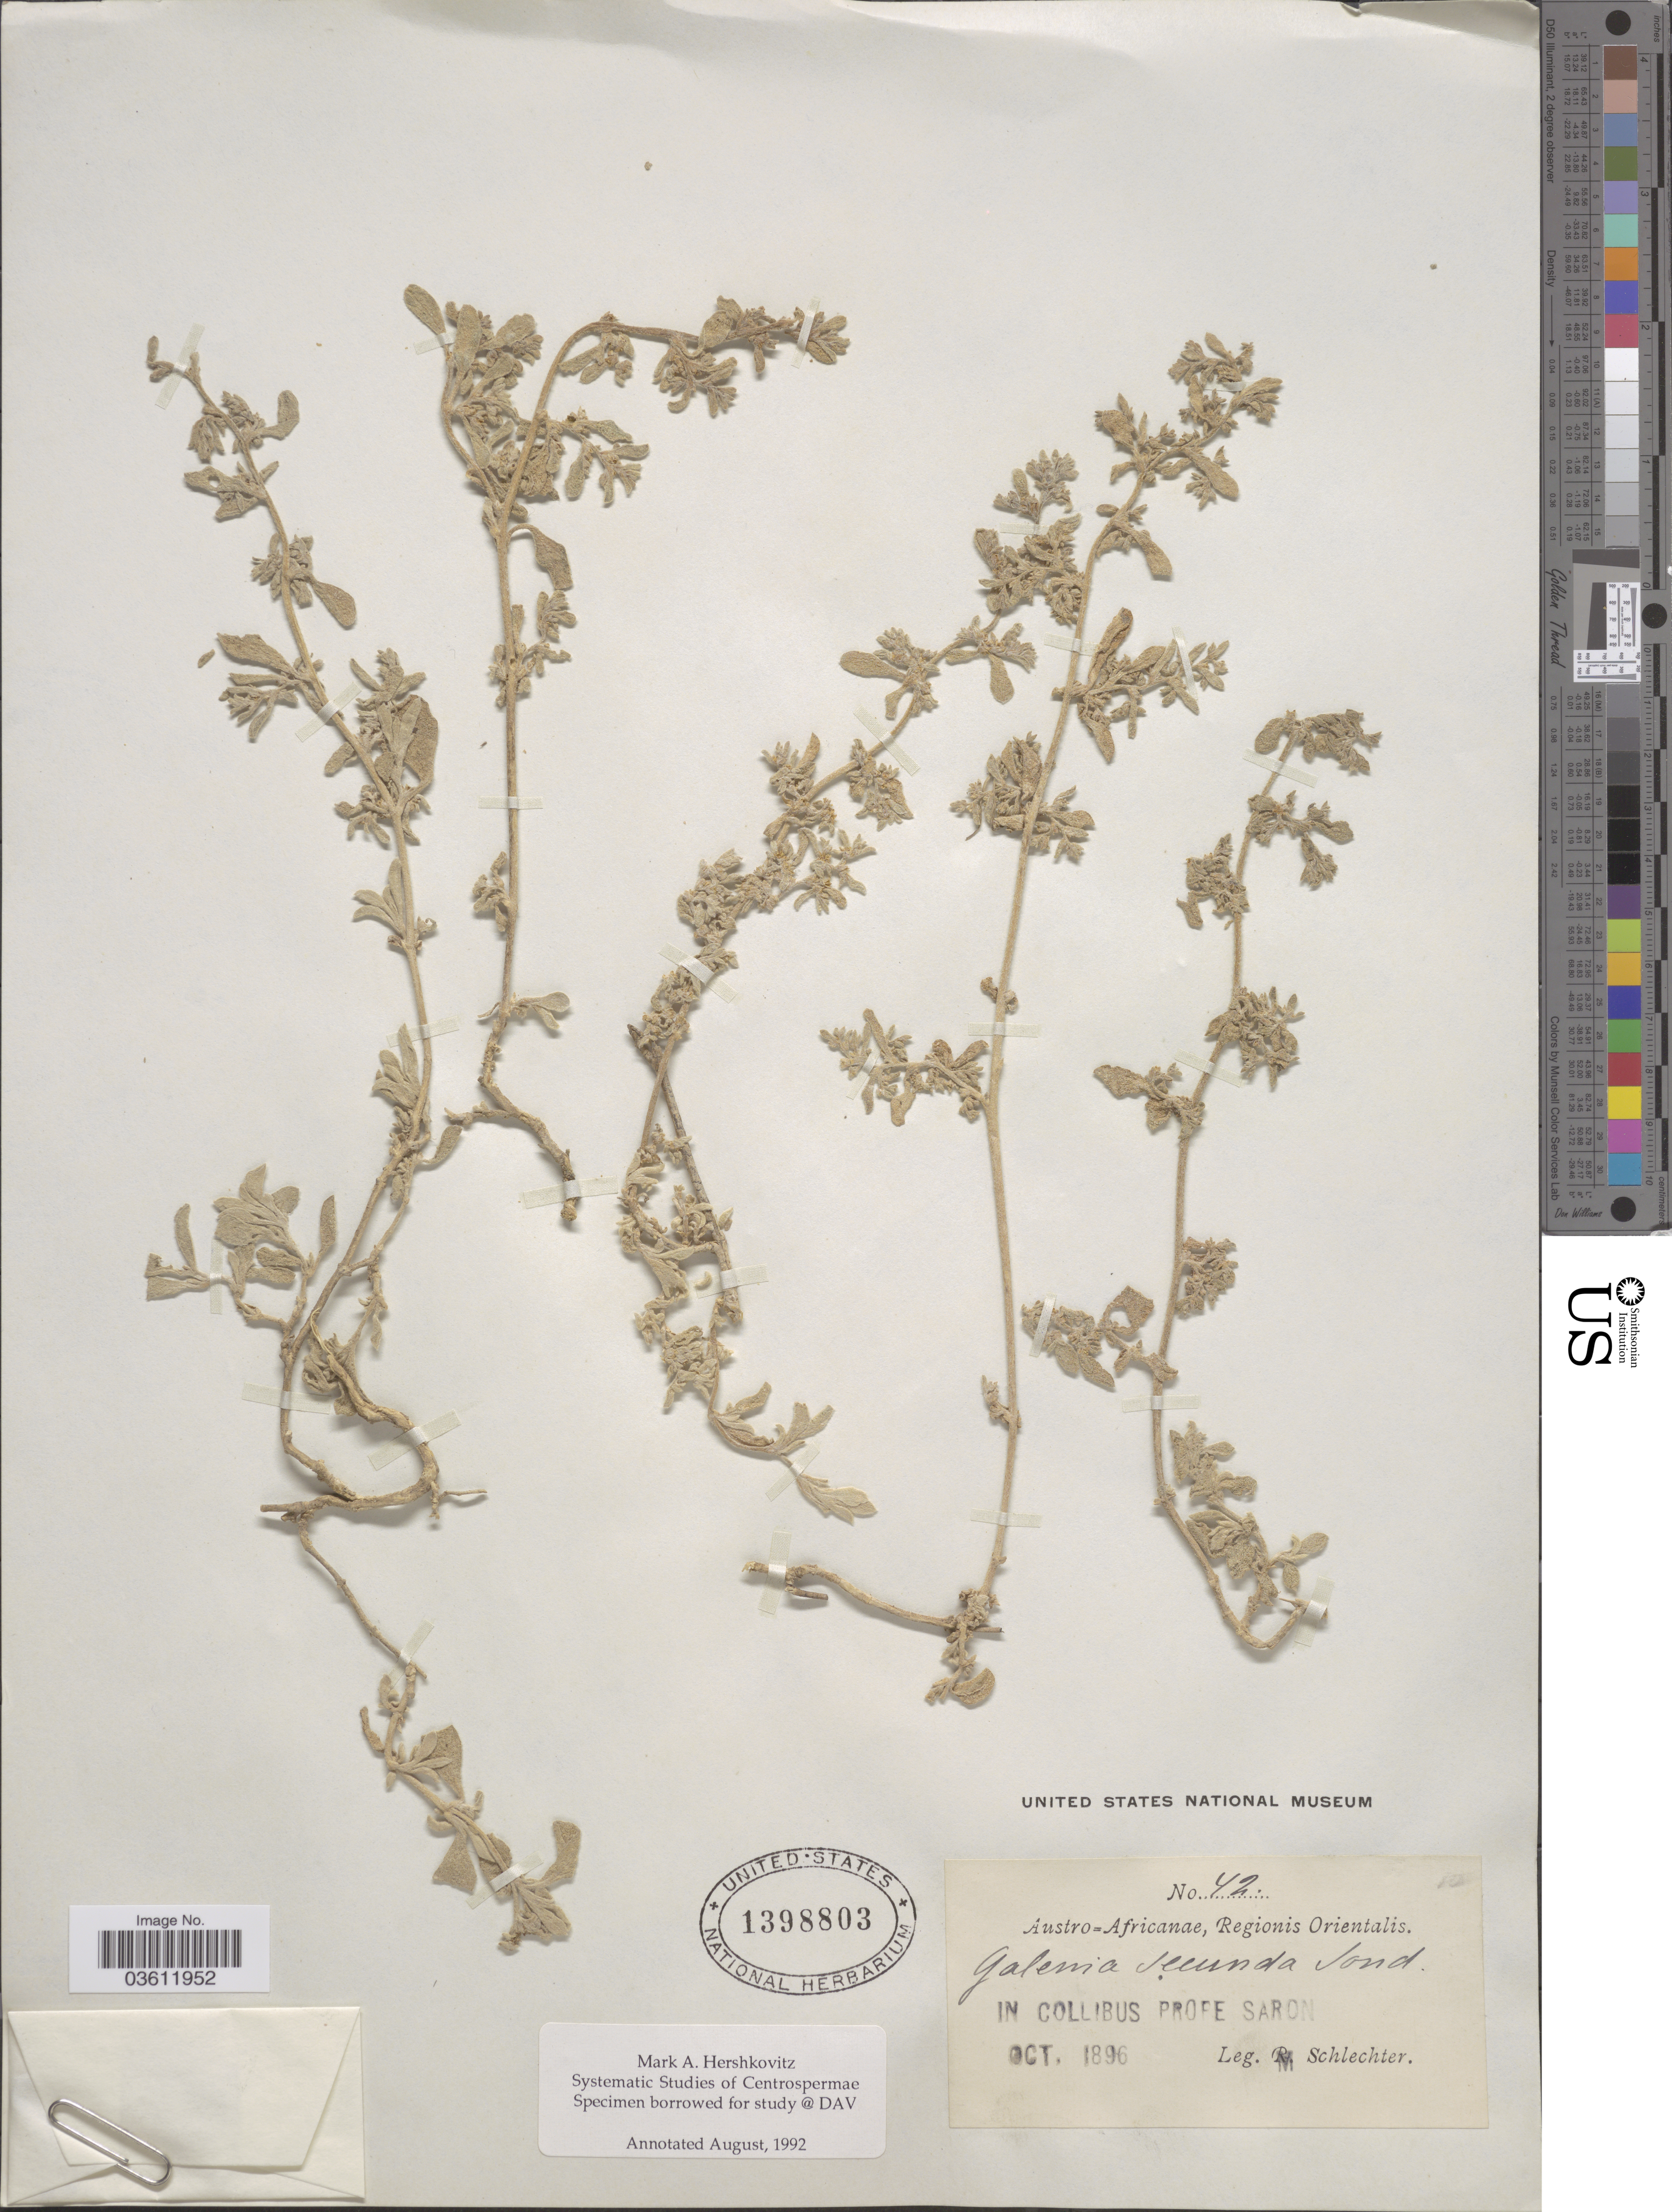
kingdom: Plantae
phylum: Tracheophyta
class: Magnoliopsida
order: Caryophyllales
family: Aizoaceae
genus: Aizoon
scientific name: Aizoon secundum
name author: L. f.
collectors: M. Schlechter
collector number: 42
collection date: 1896-10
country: South Africa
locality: Austro=Africanae, Regionis Orientalis. In collibus prope Saron.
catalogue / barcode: US 1398803